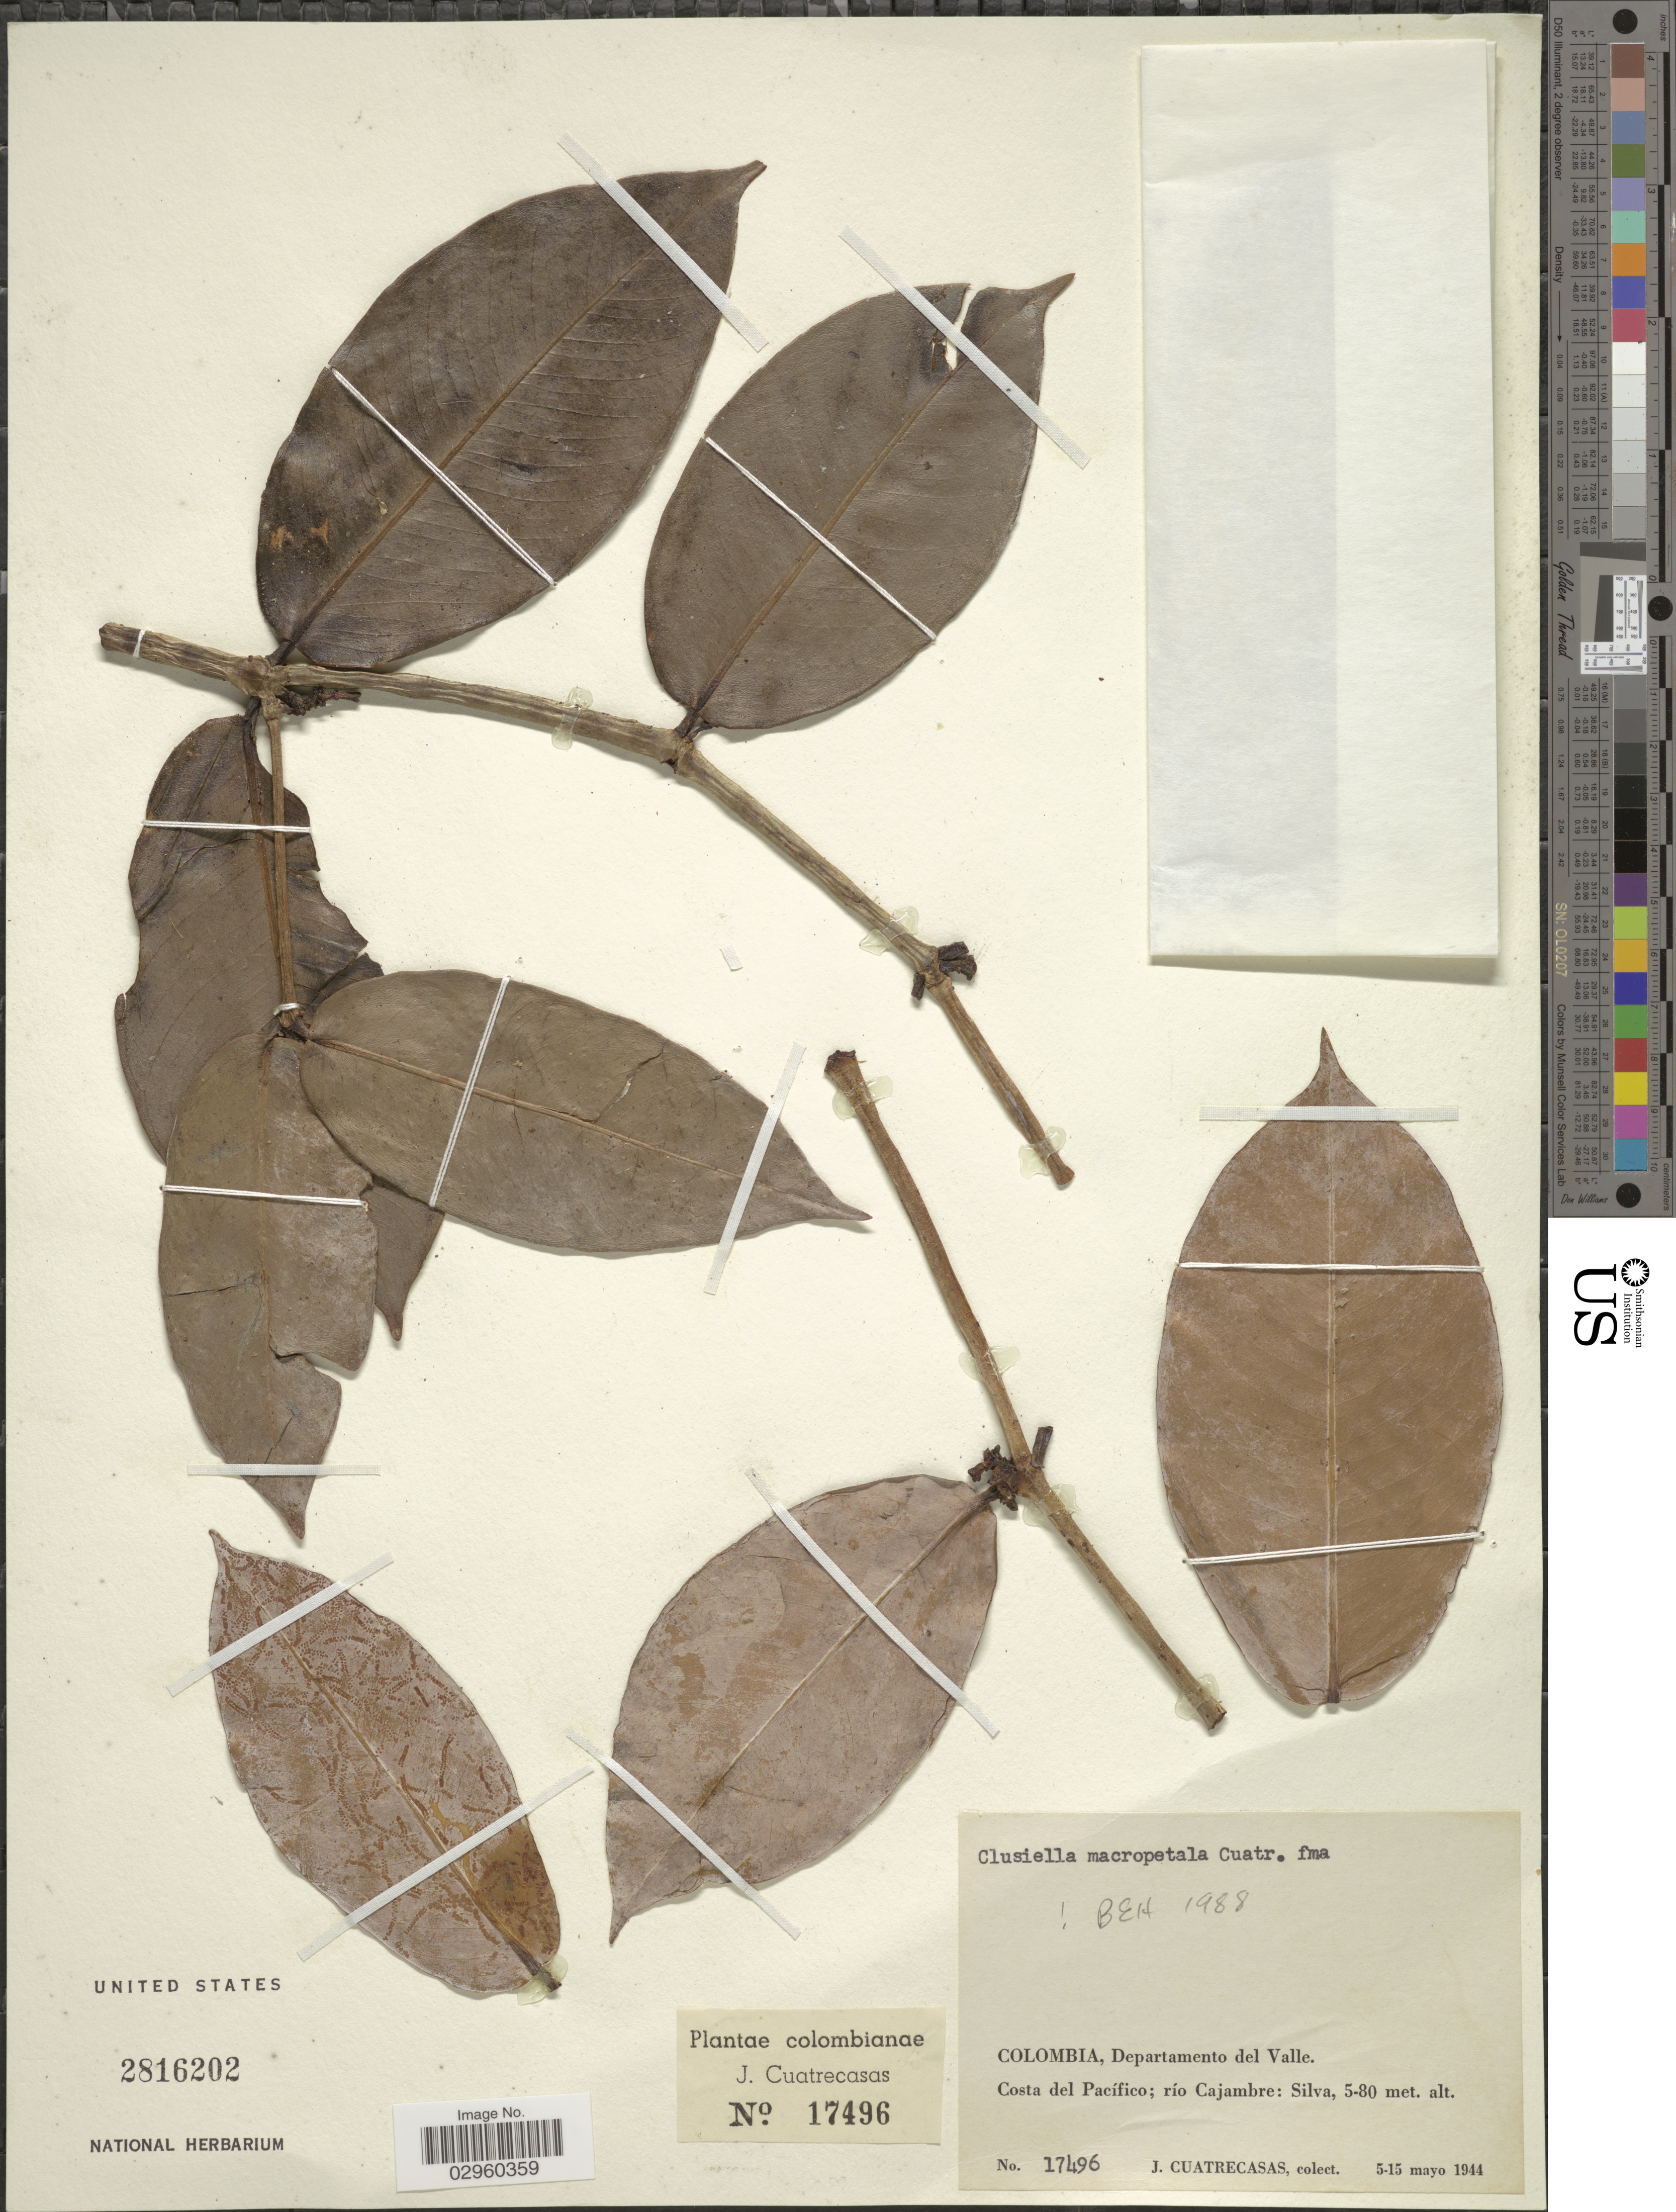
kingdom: Plantae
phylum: Tracheophyta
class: Magnoliopsida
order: Malpighiales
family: Calophyllaceae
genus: Clusiella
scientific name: Clusiella macropetala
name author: Cuatrec.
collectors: J. Cuatrecasas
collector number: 17496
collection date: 1944-05-05/1944-05-15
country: Colombia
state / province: Valle del Cauca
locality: Departamento del Valle. Costa del Pacífico; río Cajambre.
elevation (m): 5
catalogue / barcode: US 2816202